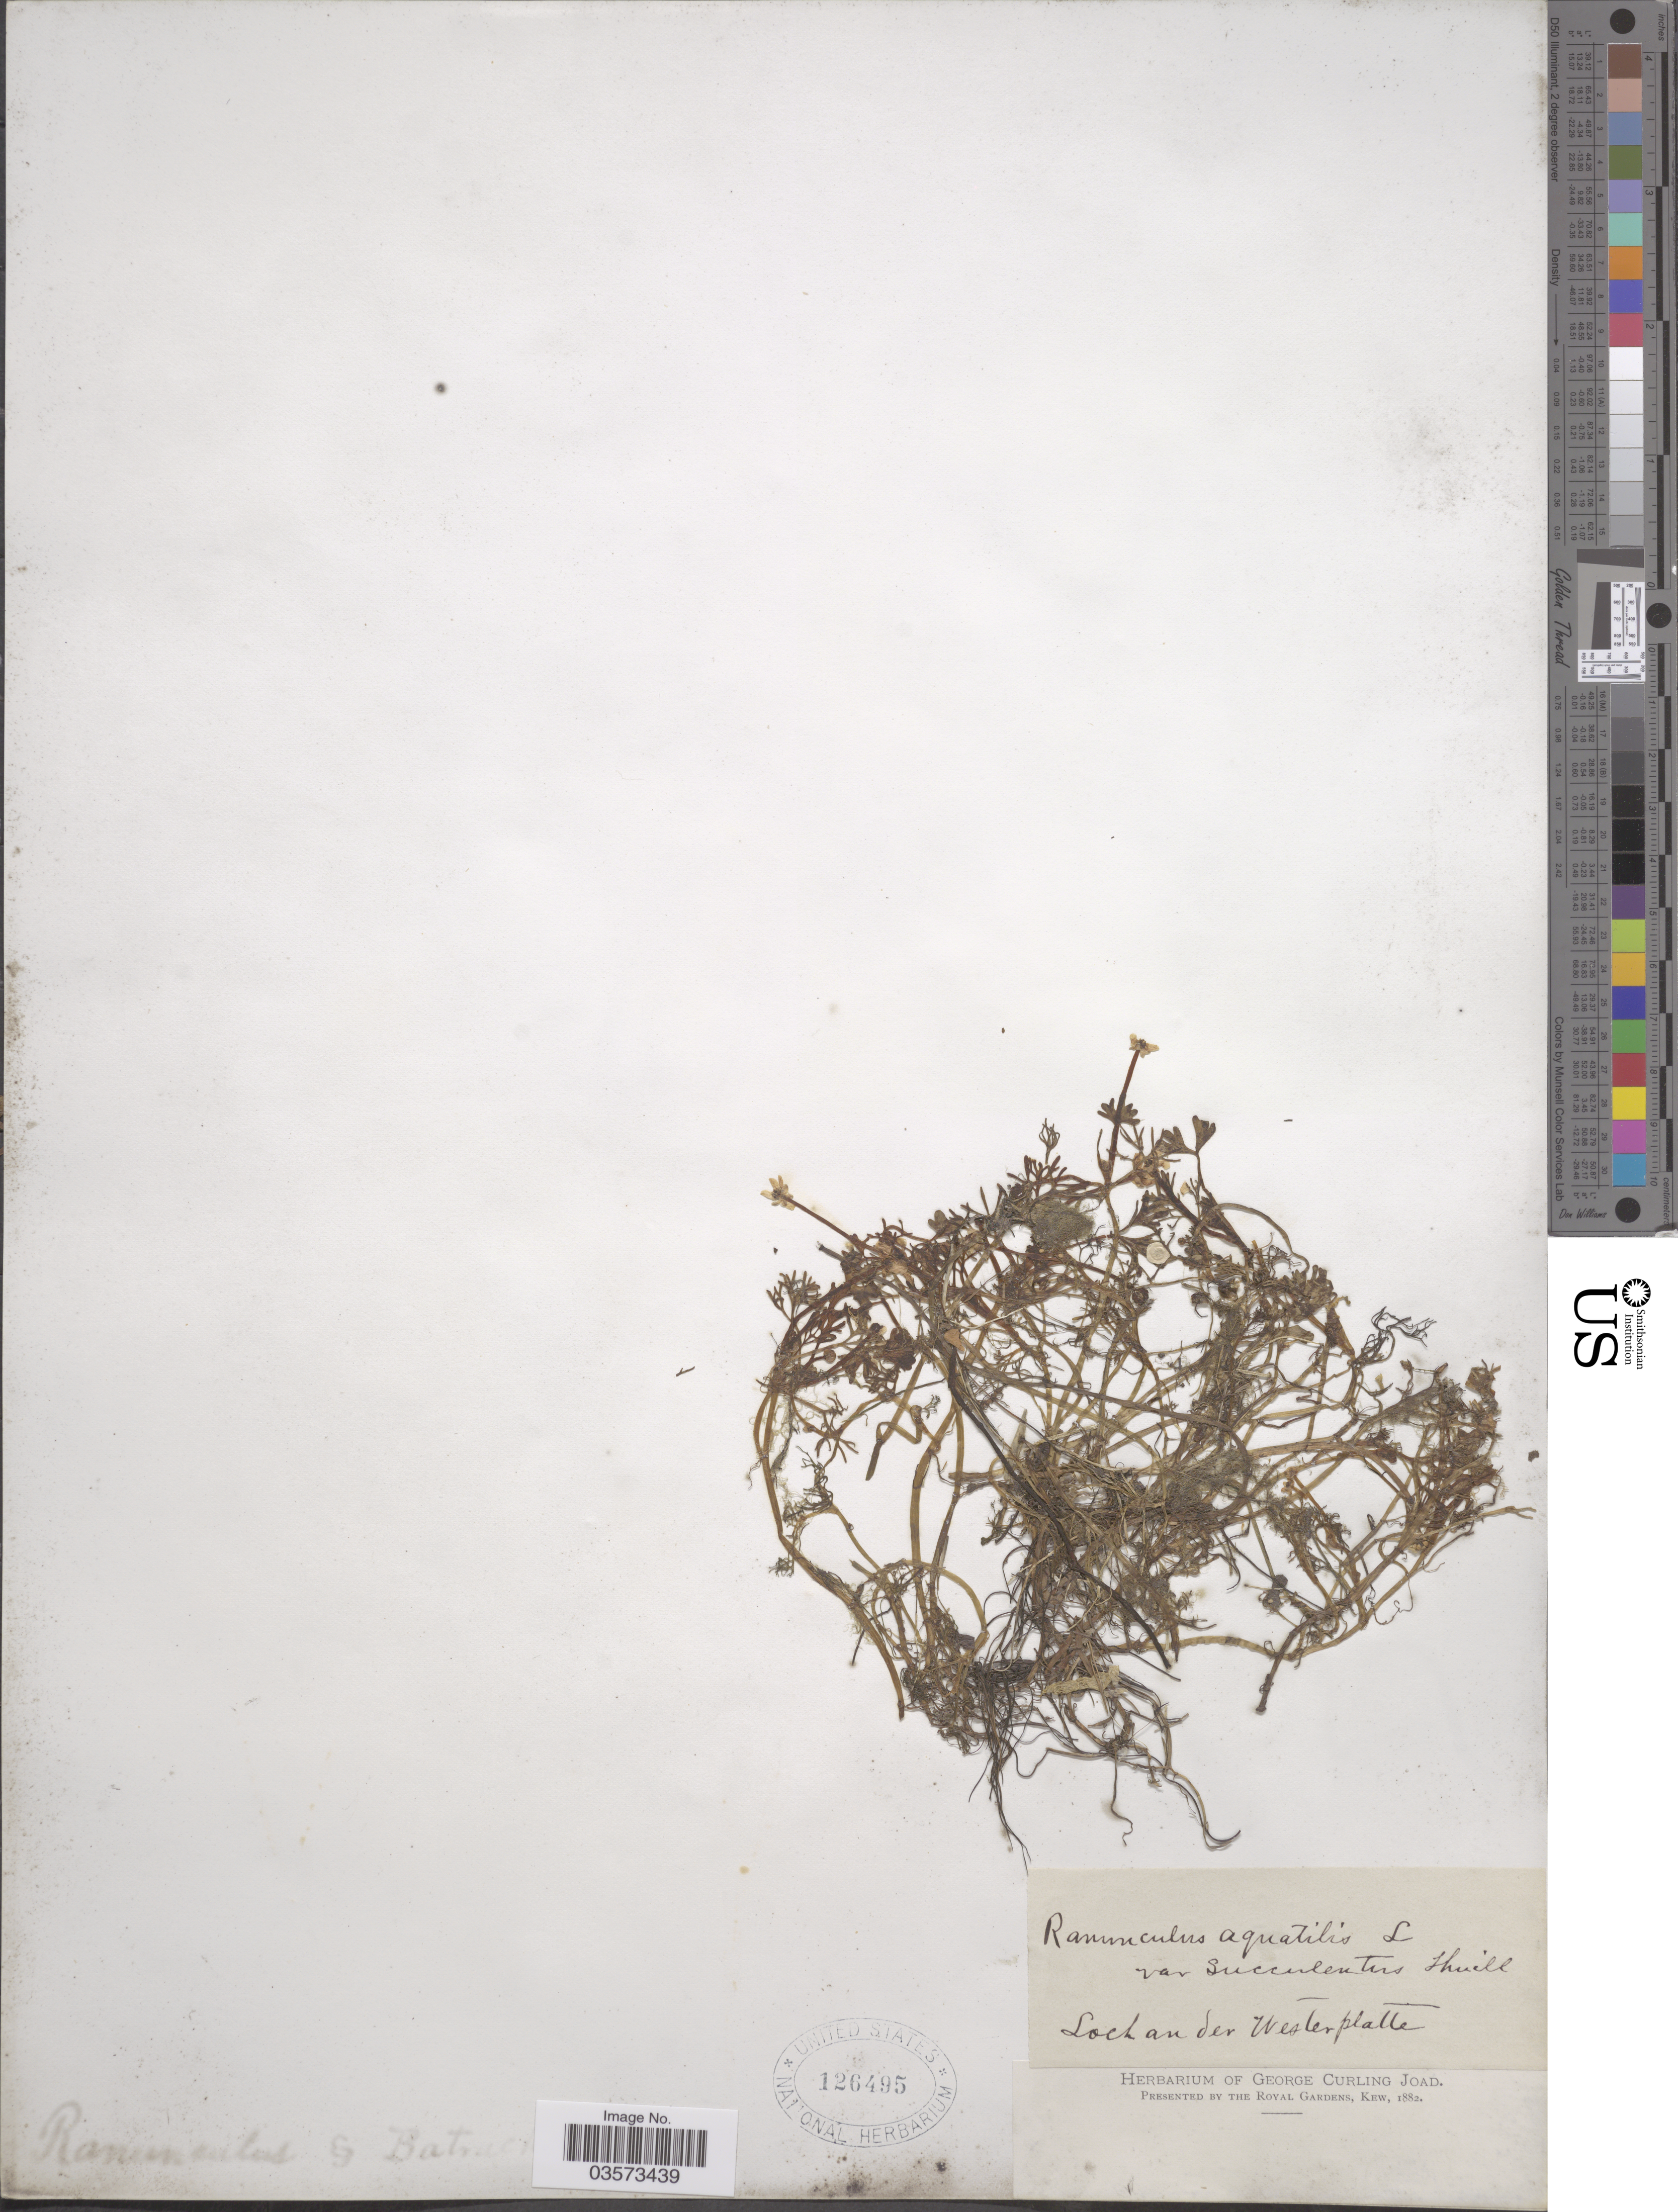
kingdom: Plantae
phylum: Tracheophyta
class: Magnoliopsida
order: Ranunculales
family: Ranunculaceae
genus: Ranunculus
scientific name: Ranunculus aquatilis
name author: L.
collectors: ex herb. George Curling Joad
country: Poland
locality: Loch an der Westerplatte.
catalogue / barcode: US 126495